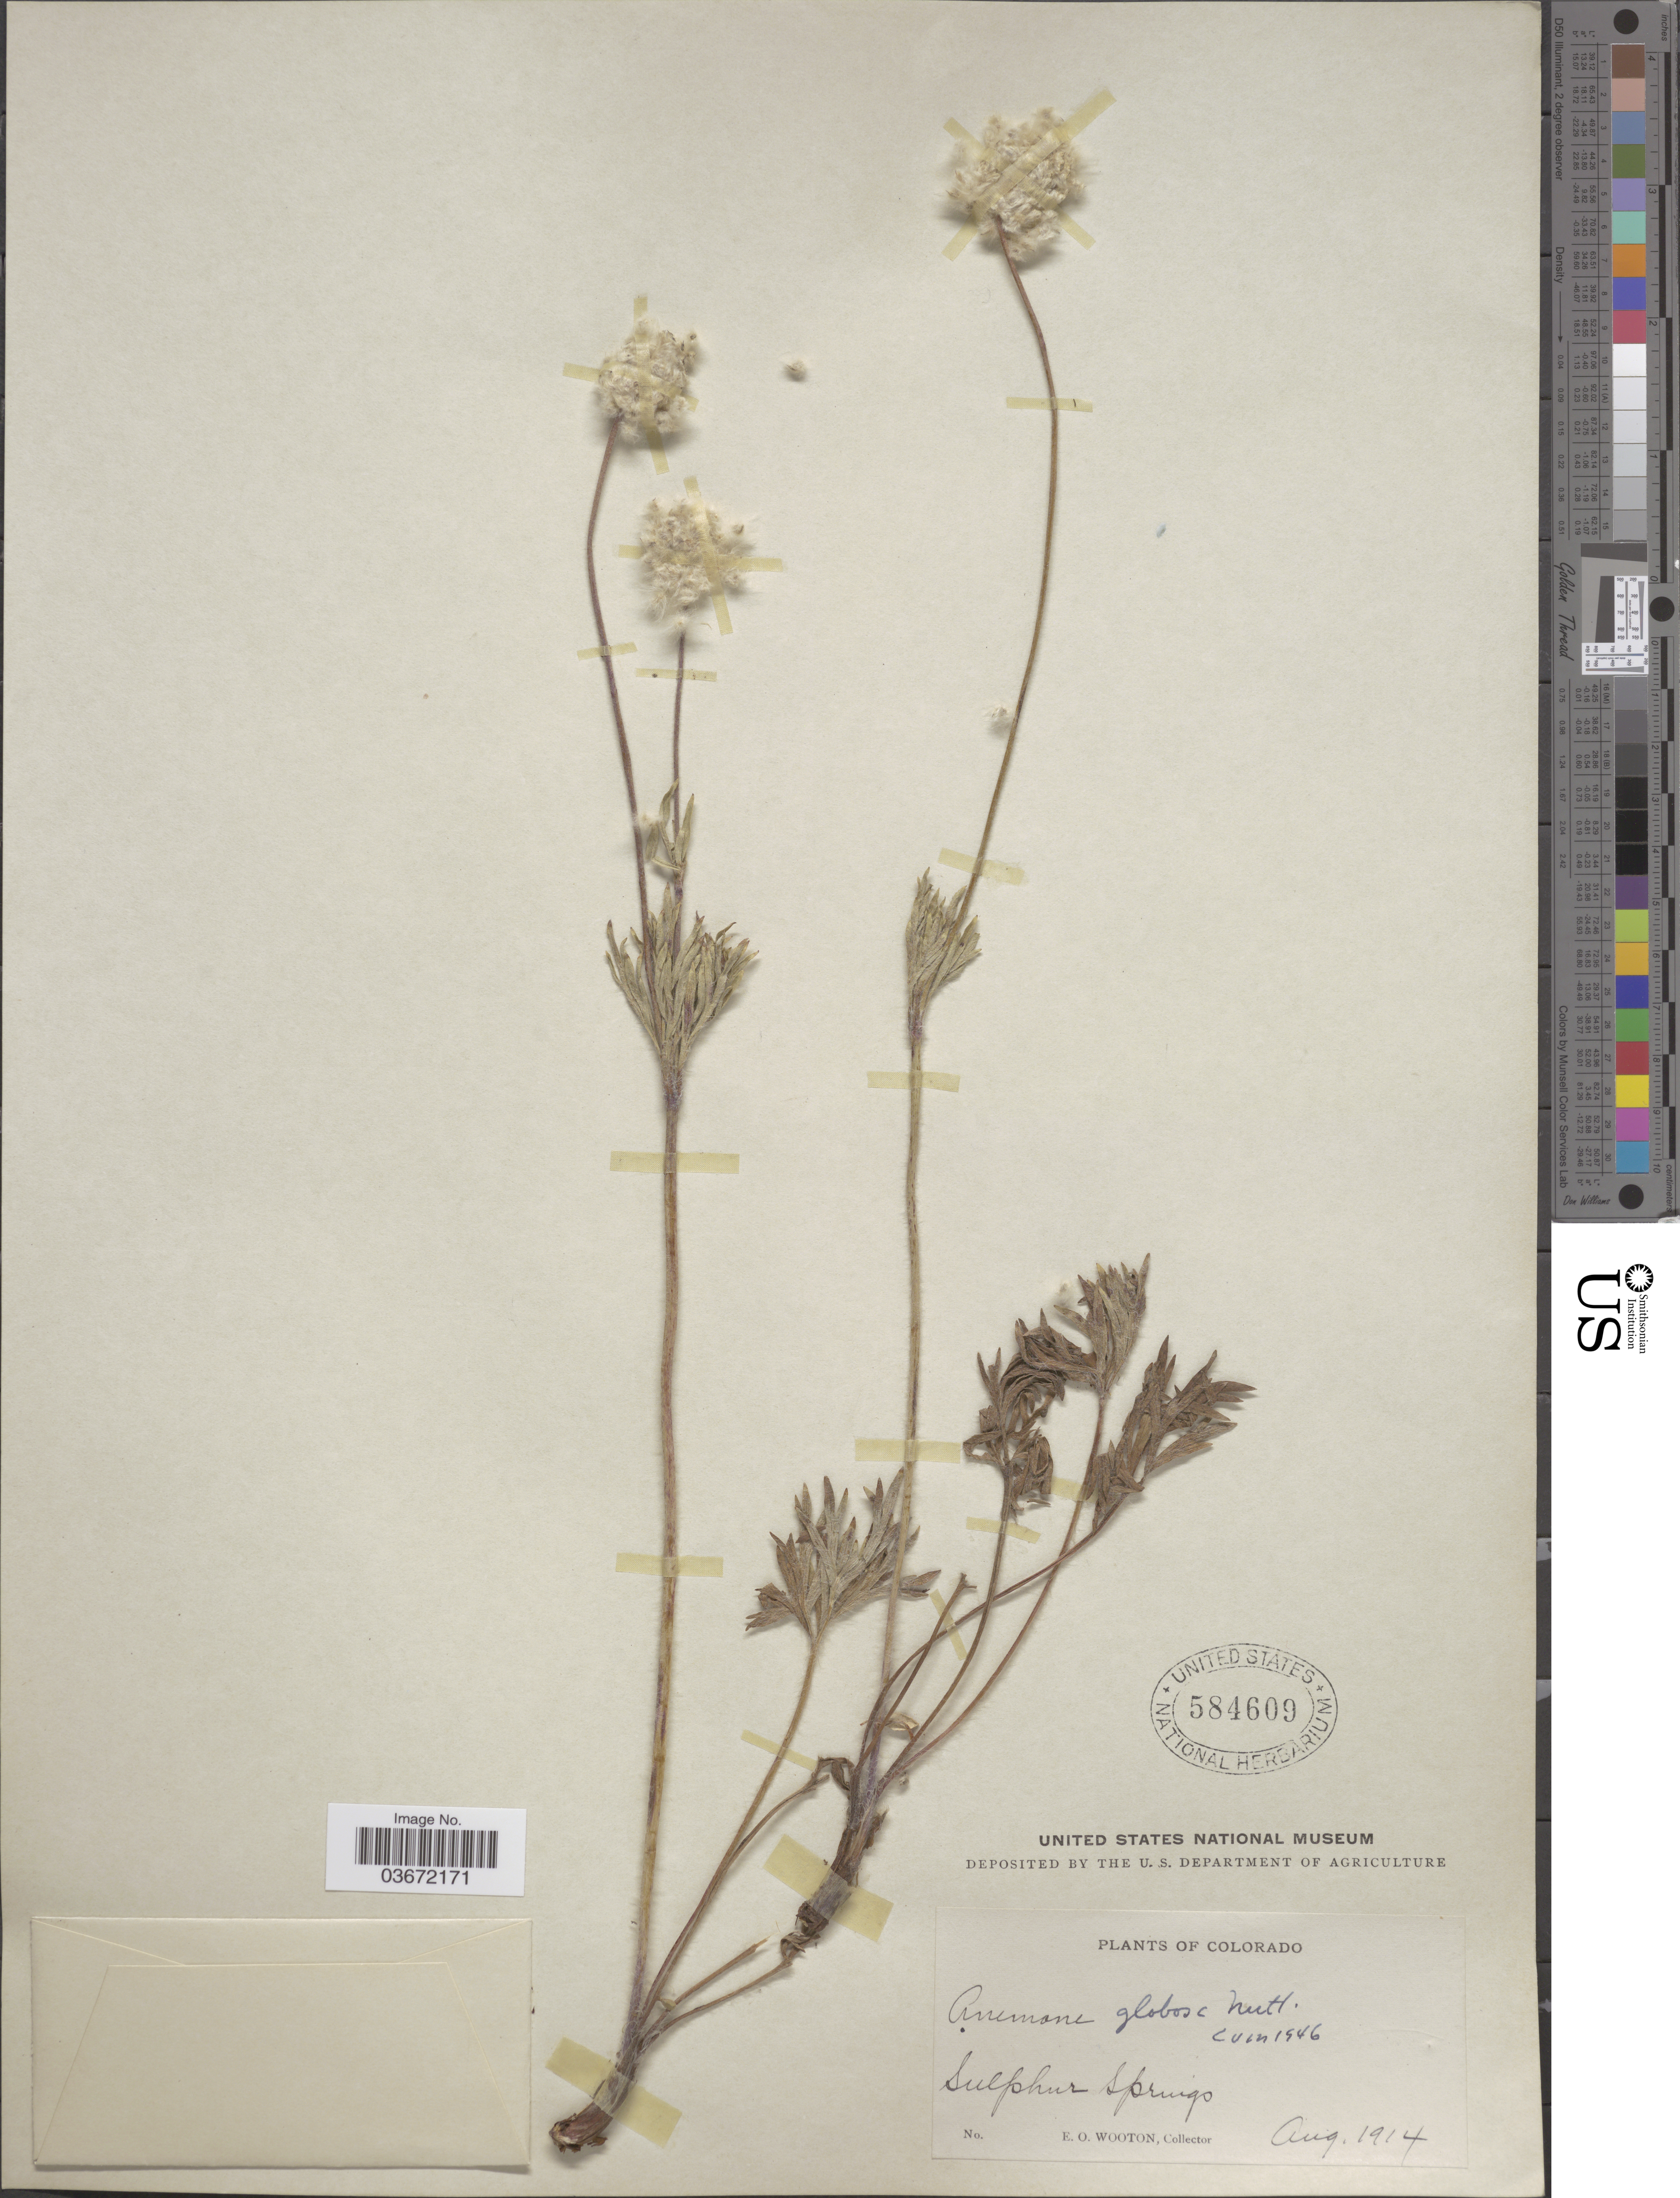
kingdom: Plantae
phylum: Tracheophyta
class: Magnoliopsida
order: Ranunculales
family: Ranunculaceae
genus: Anemone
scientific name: Anemone globosa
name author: (Torr. & A. Gray) Nutt. ex A. Heller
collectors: E. O. Wooton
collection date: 1914-08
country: United States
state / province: Colorado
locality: Sulphur Springs.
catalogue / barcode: US 584609